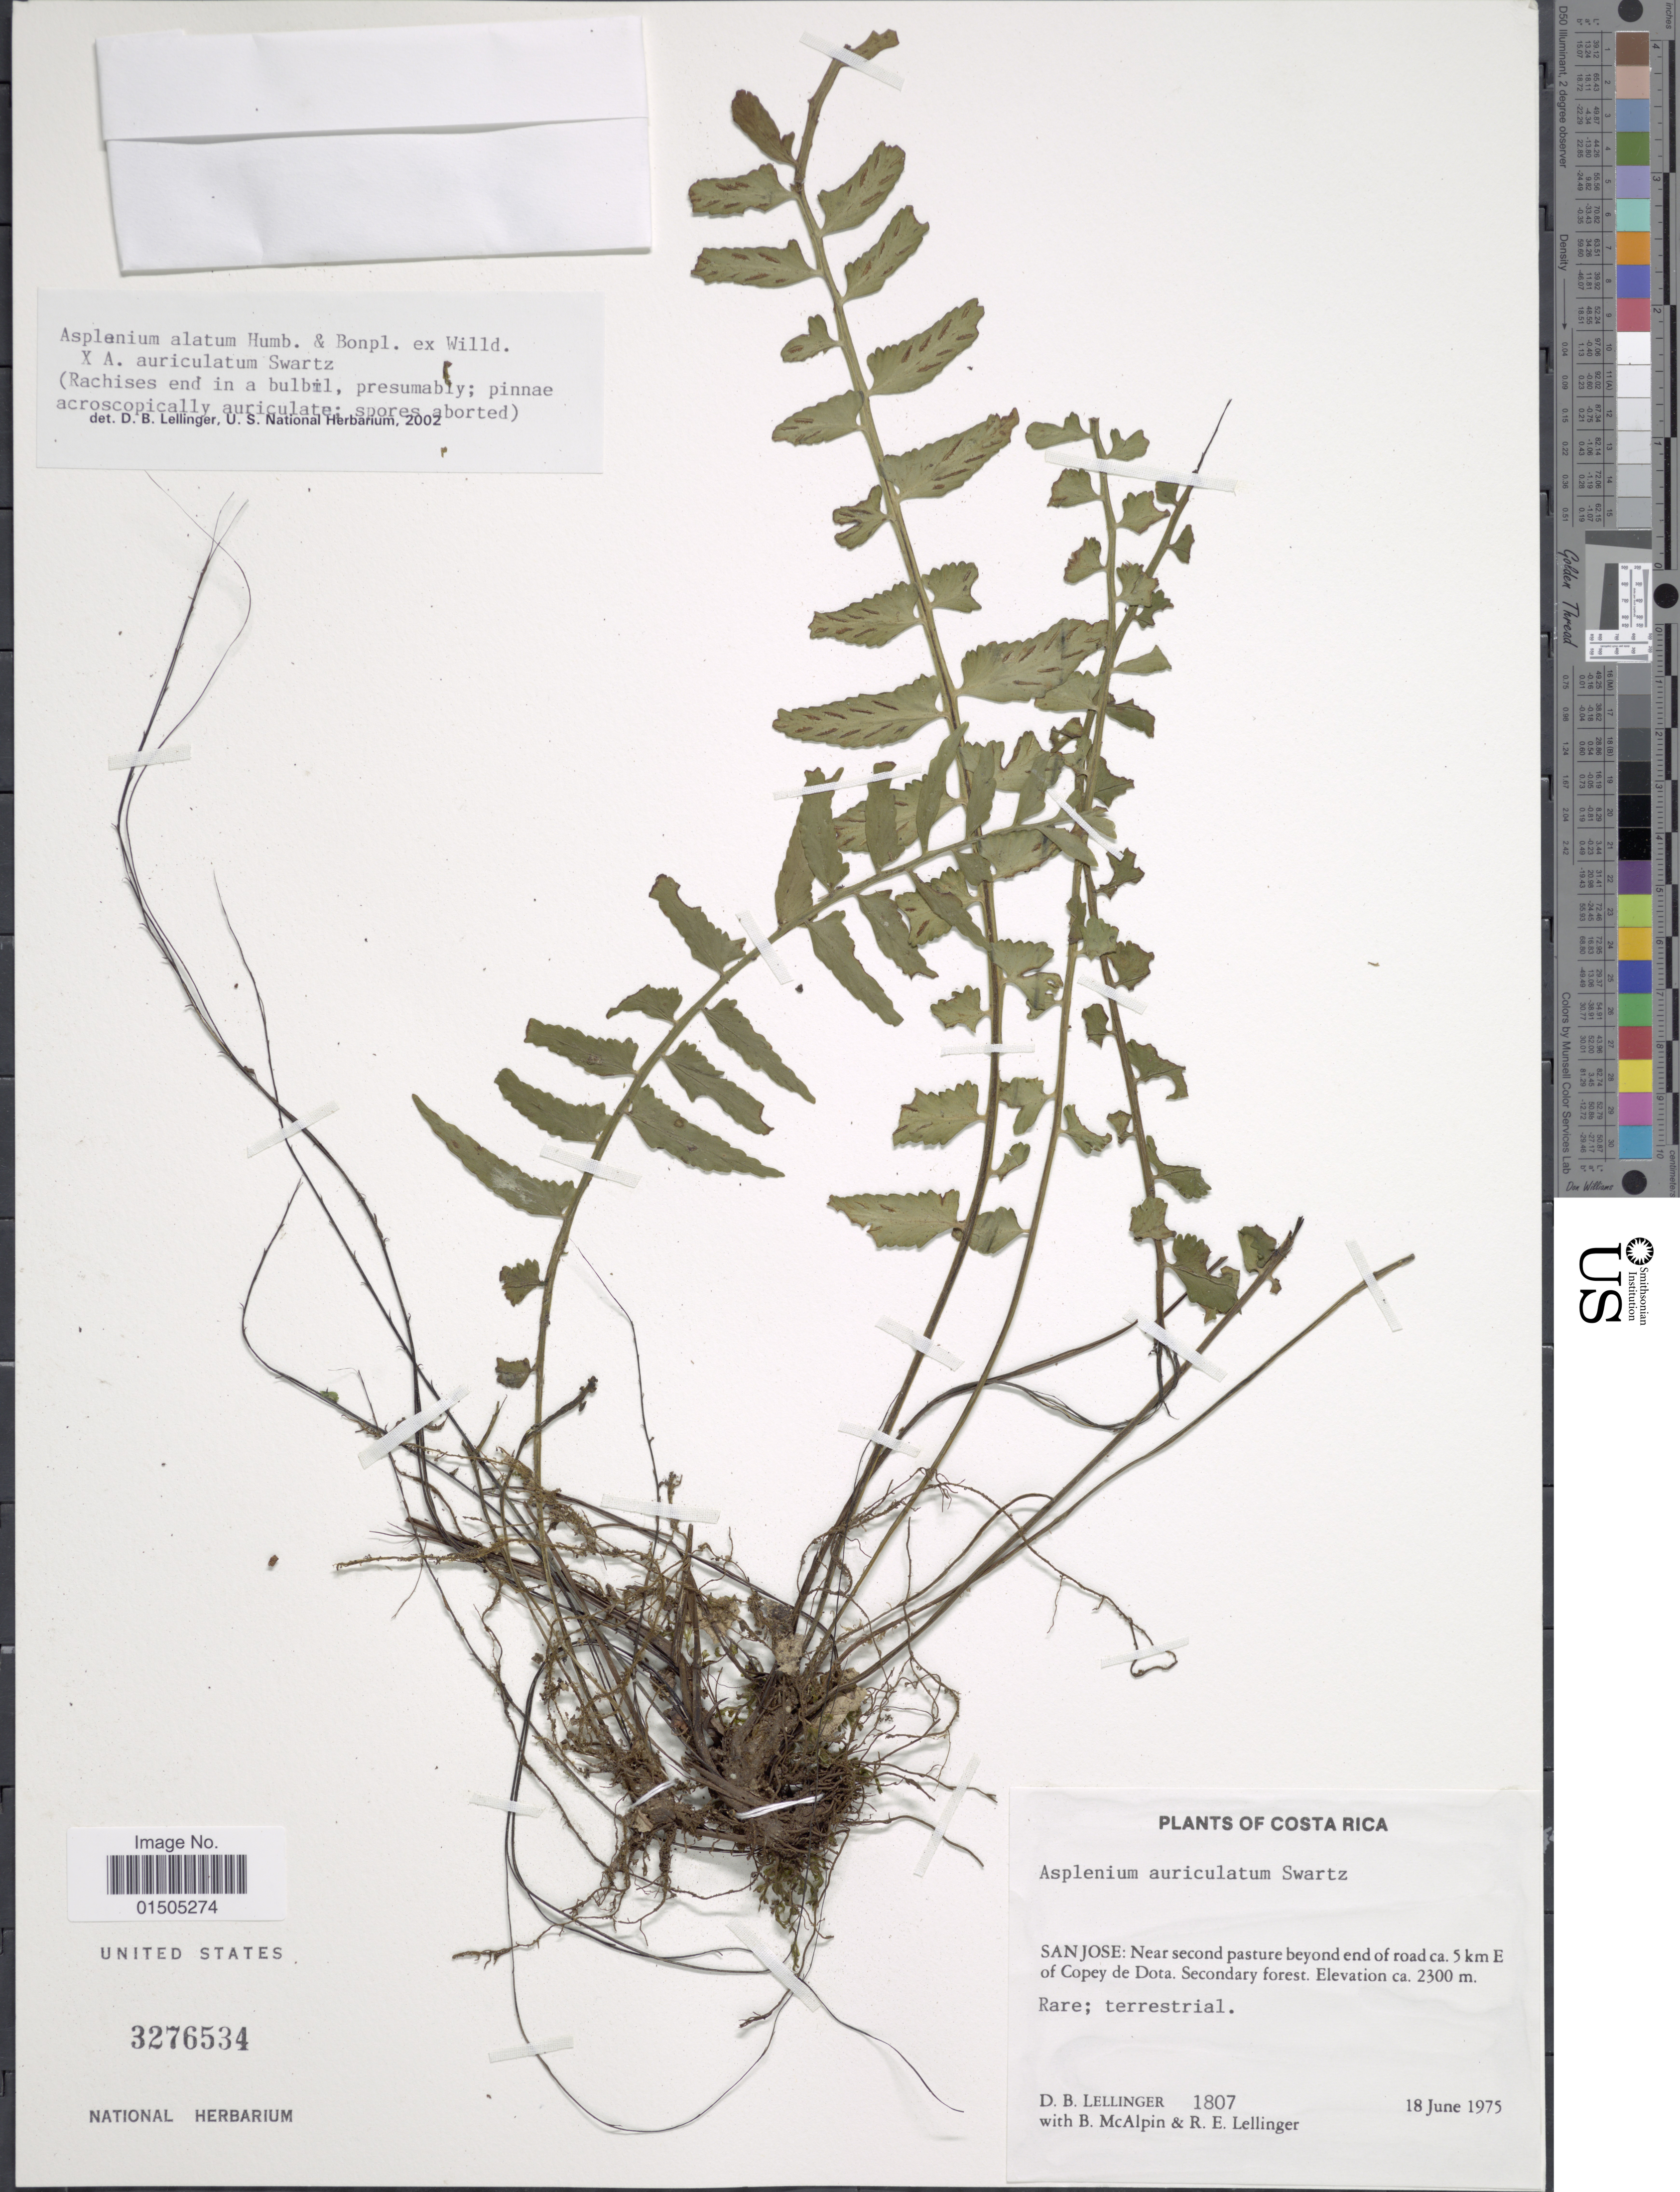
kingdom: Plantae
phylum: Tracheophyta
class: Polypodiopsida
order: Polypodiales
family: Aspleniaceae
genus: Asplenium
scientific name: Asplenium alatum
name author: Humb. & Bonpl. ex Willd.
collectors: D. B. Lellinger, B. McAlpin & R. E. Lellinger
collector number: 1807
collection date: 1975-06-18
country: Costa Rica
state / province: San José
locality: Near second pasture beyond end of road ca. 5 km E of Copey de Dota.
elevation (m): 2300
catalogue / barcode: US 3276534